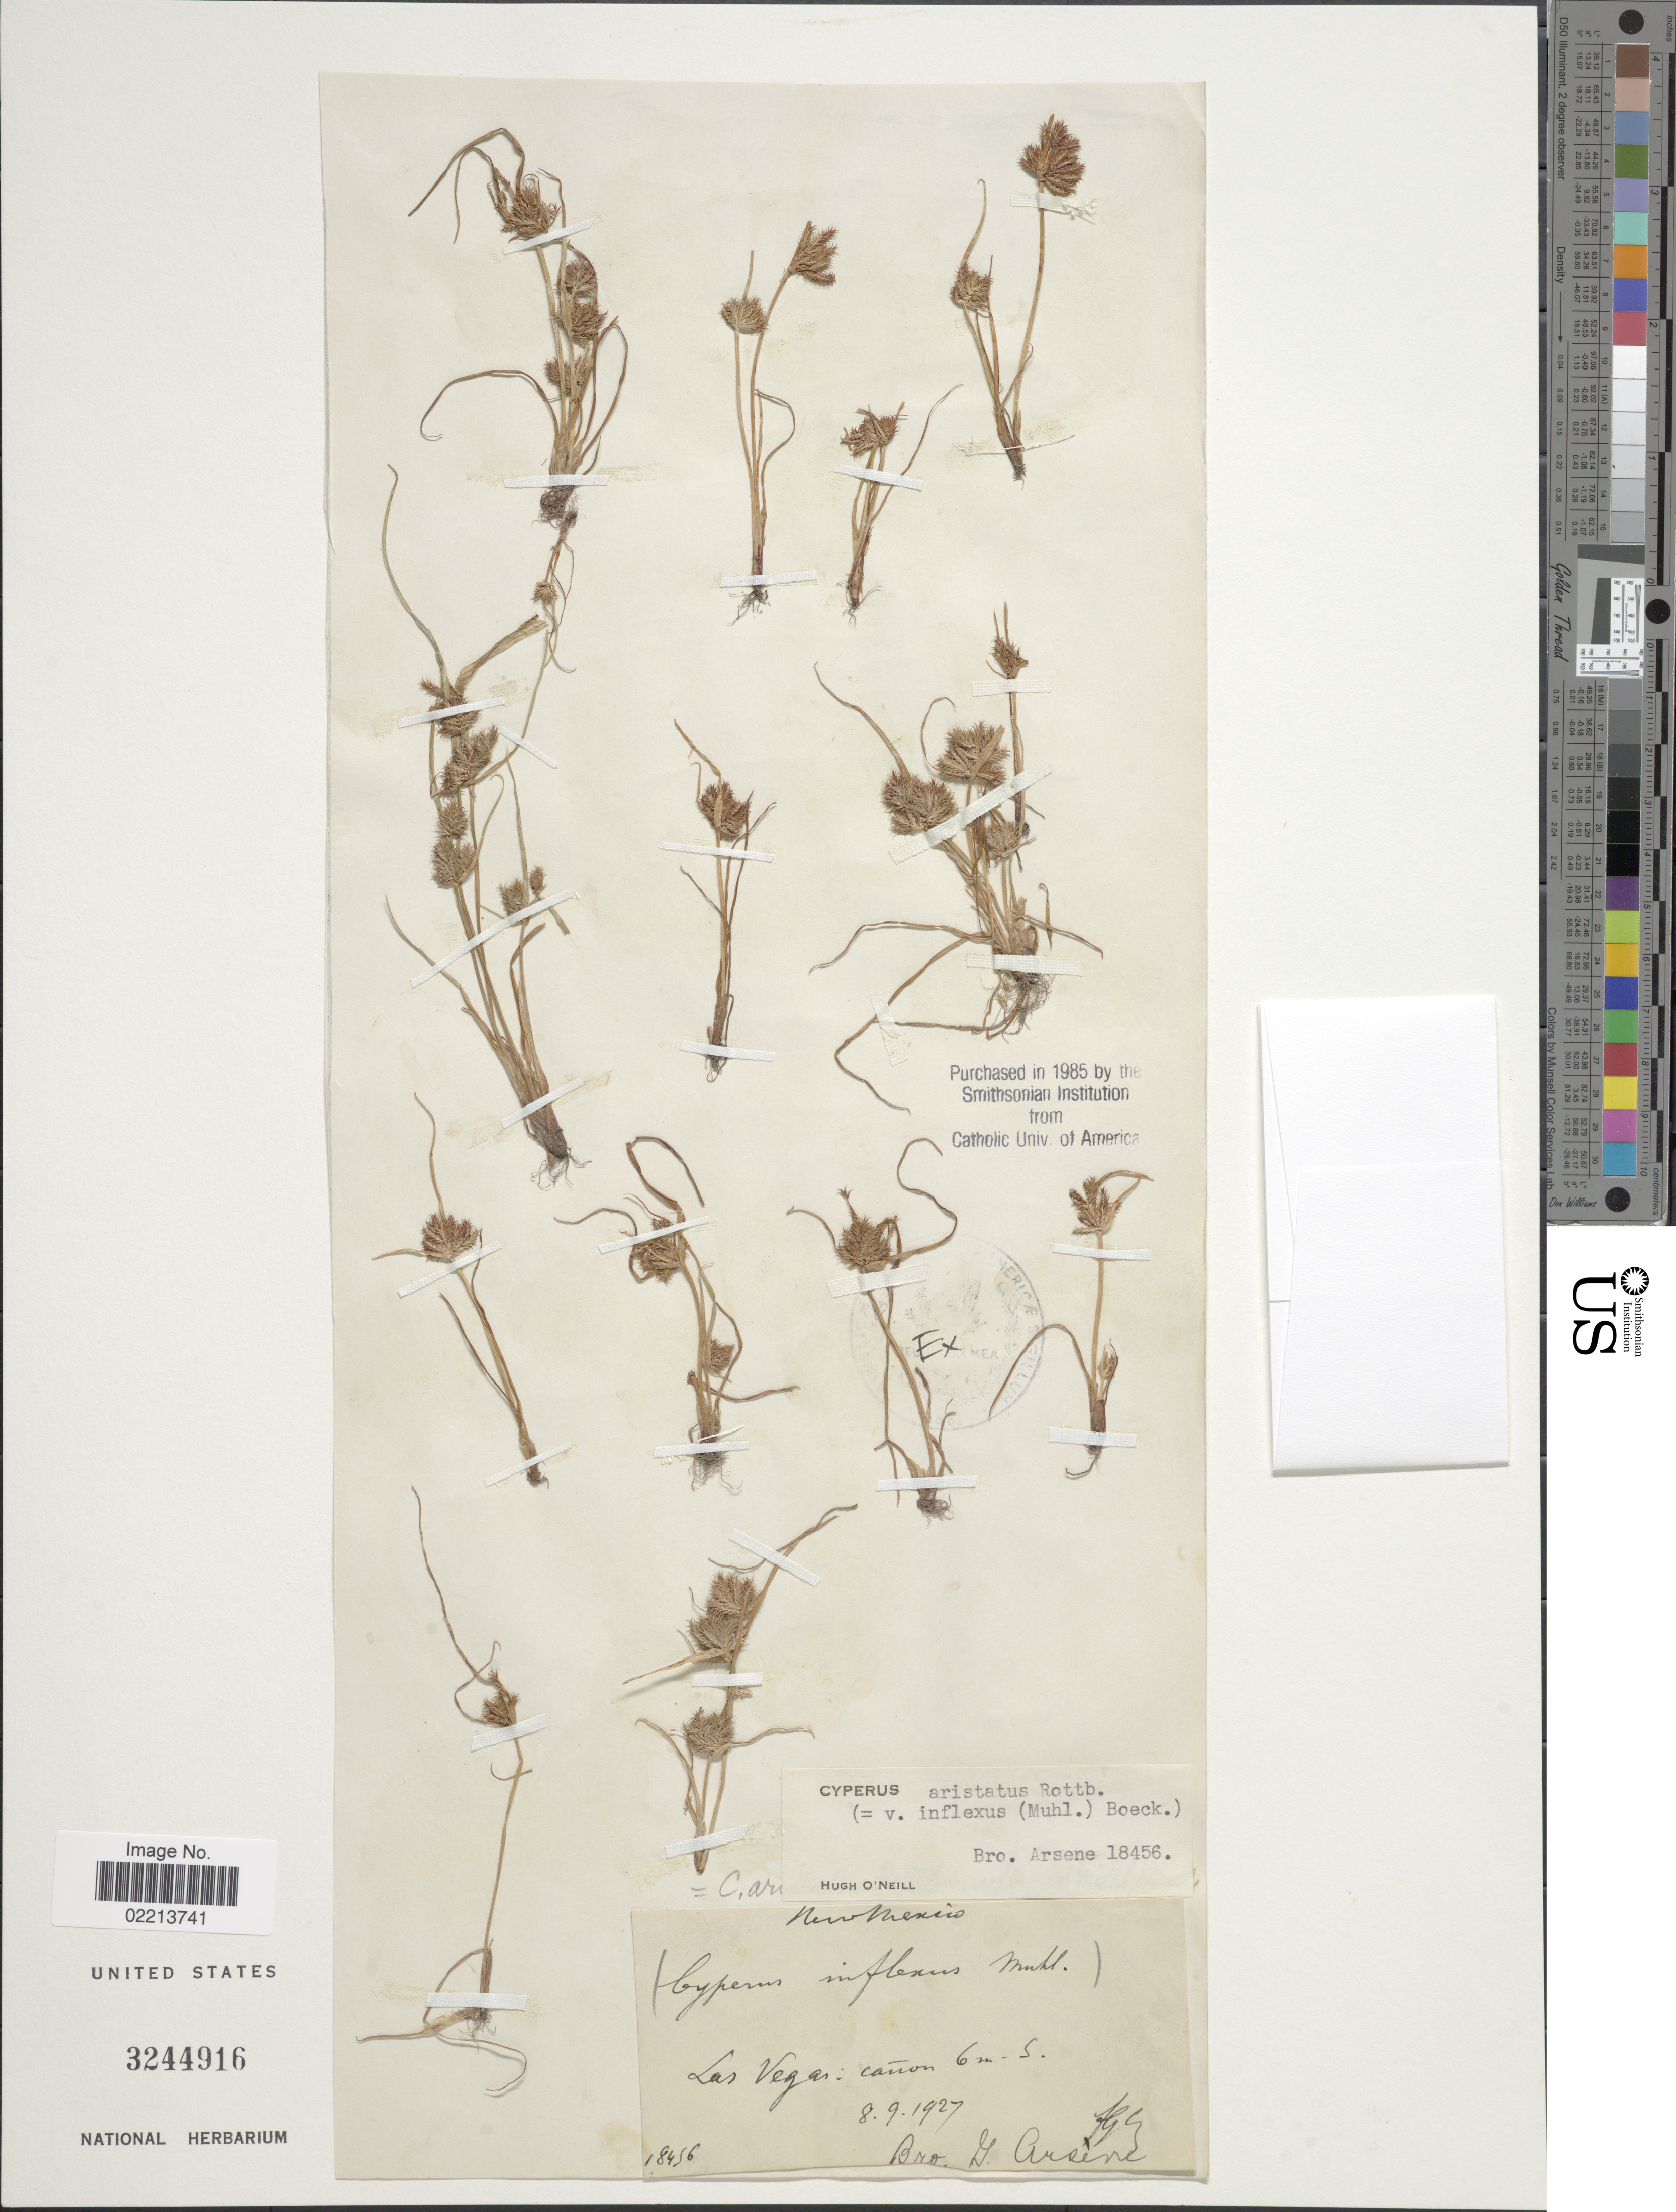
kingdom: Plantae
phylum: Tracheophyta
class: Liliopsida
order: Poales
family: Cyperaceae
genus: Cyperus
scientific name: Cyperus squarrosus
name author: L.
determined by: Strong, Mark T., (BOT), Smithsonian Institution - National Museum of Natural History (UNITED STATES)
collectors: F. Hyacinth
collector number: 18496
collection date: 1927-08-09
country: United States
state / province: New Mexico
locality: Las Vegas: cañon 6 mi. S.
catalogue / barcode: US 3244916